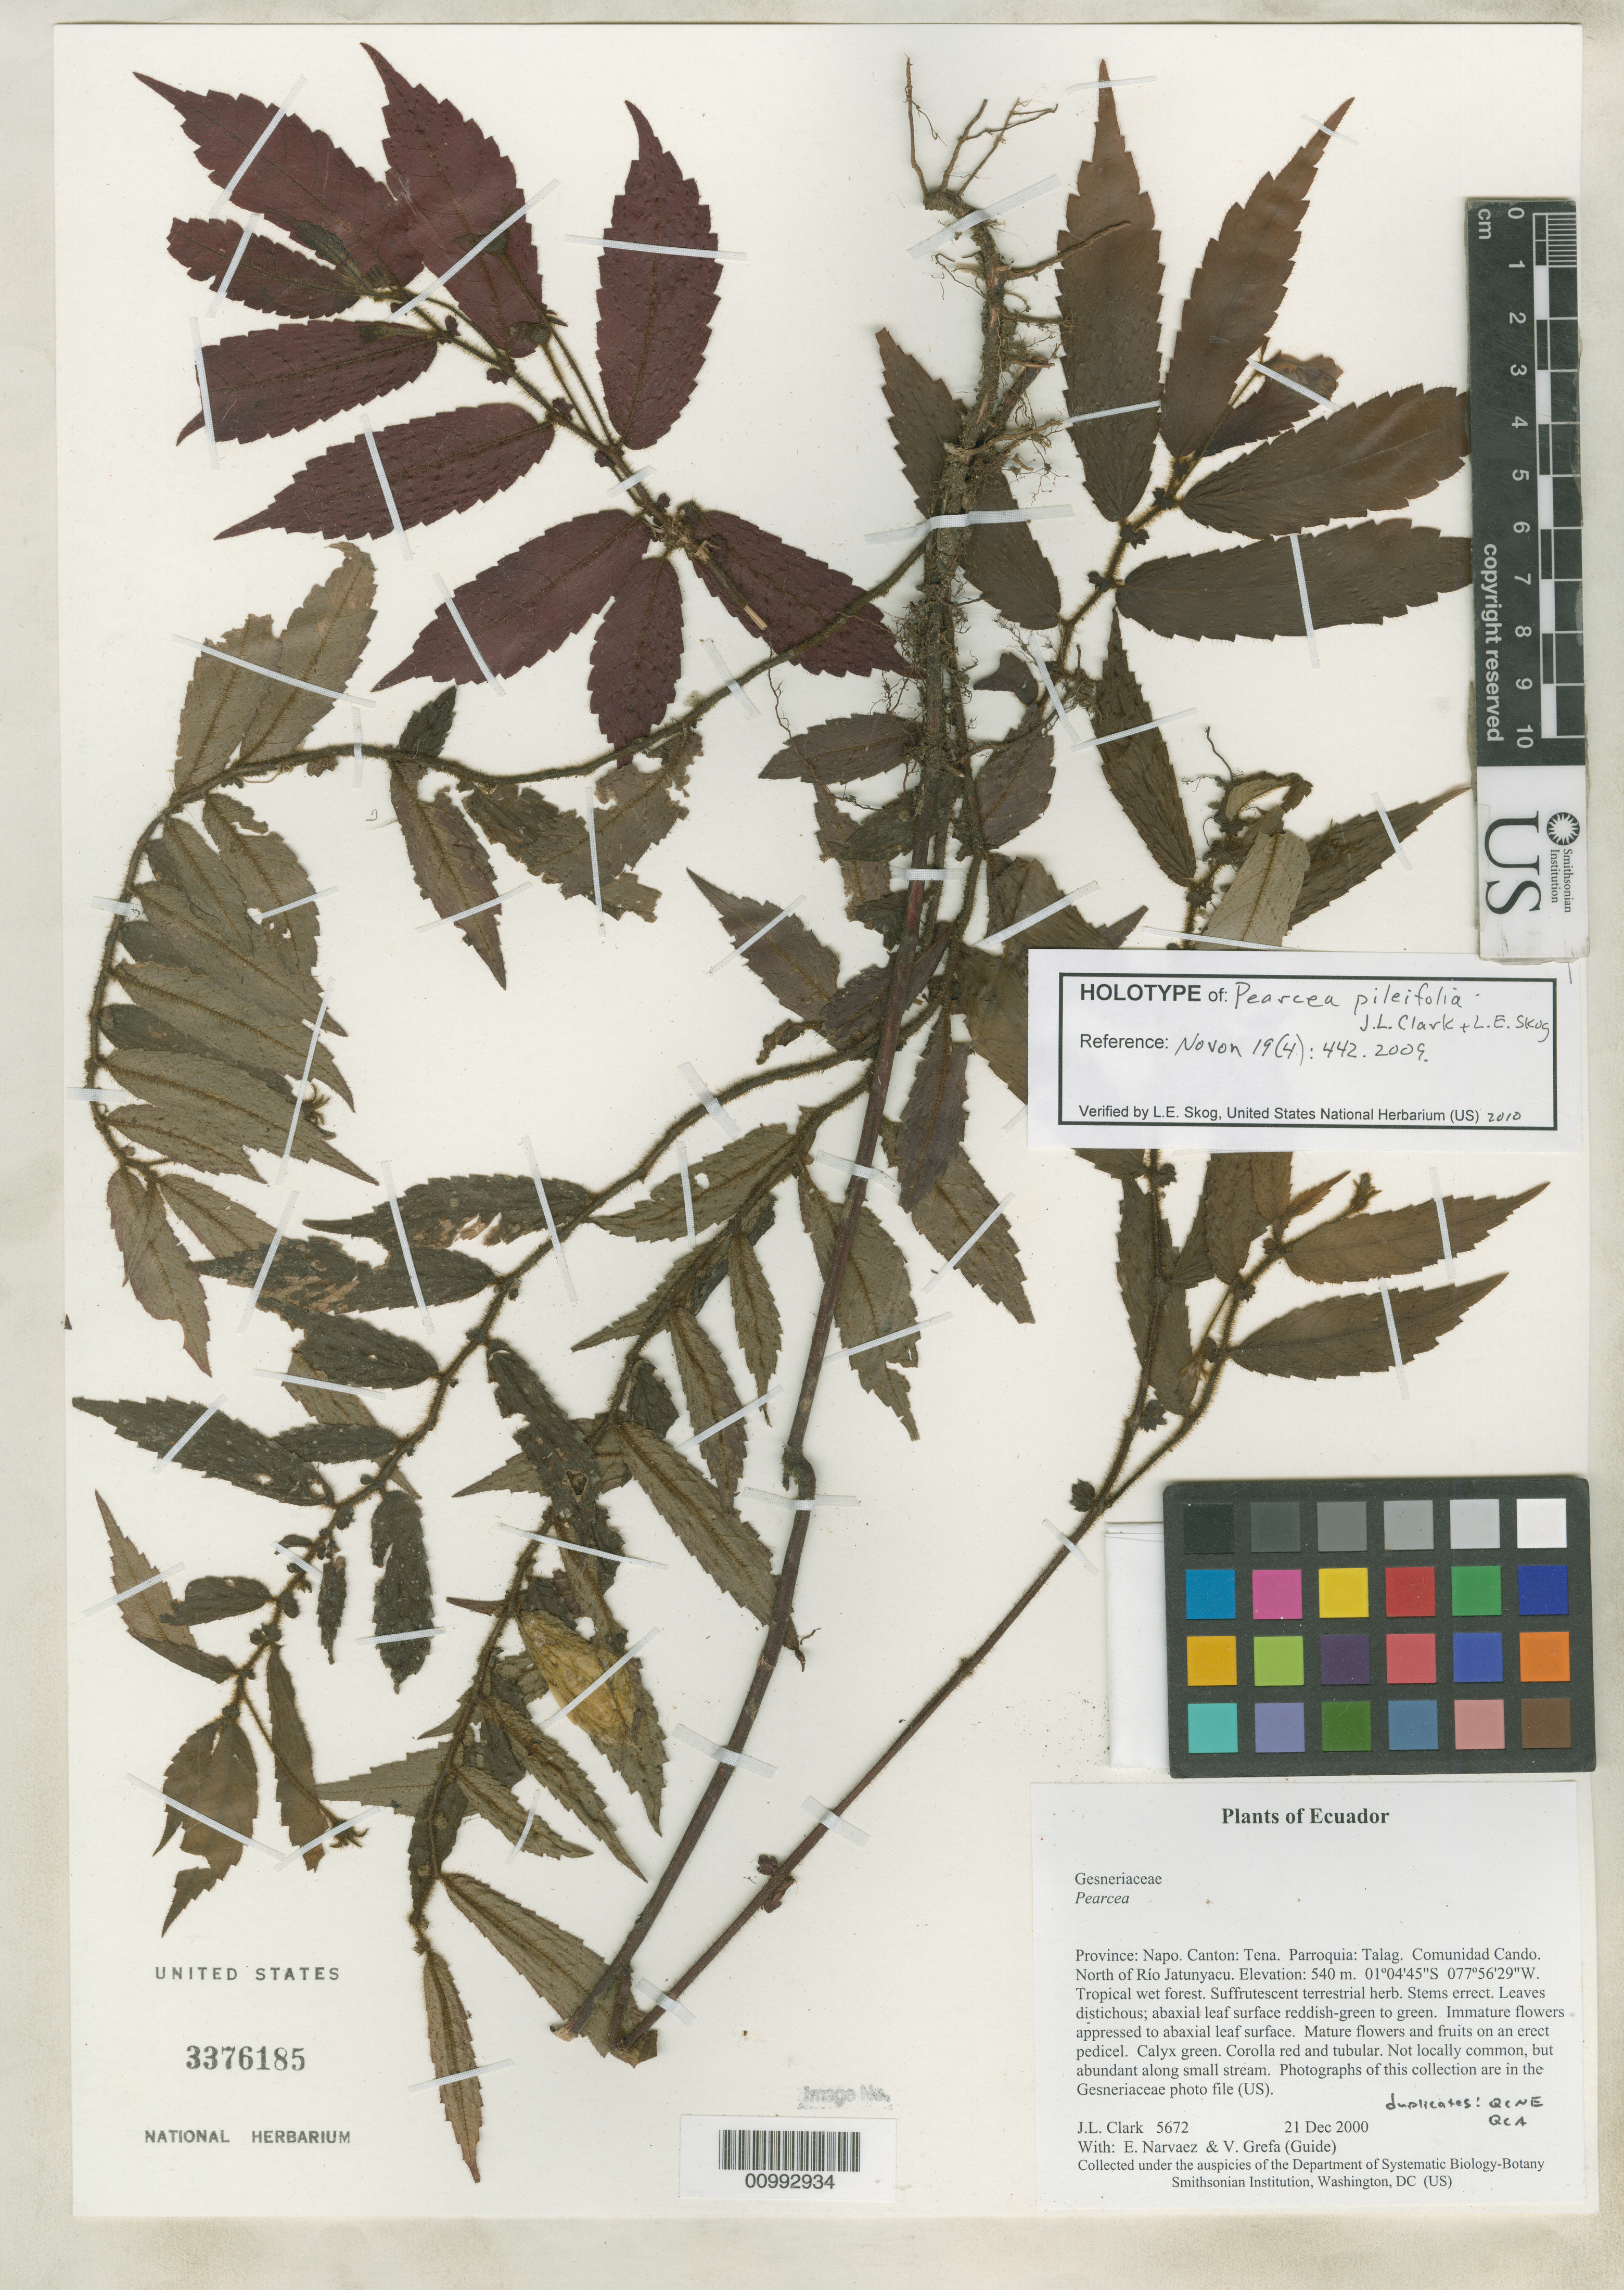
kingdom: Plantae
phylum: Tracheophyta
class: Magnoliopsida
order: Lamiales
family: Gesneriaceae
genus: Pearcea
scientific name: Pearcea pileifolia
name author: J.L. Clark & L.E. Skog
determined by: Skog, Laurence E.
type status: Holotype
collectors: J. L. Clark, E. Narváez & V. Grefa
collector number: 5672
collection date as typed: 21 Dec 2000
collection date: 2000-12-21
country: Ecuador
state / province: Napo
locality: Province: Napo. Canton: Tena. Parroquia: Talag. Comunidad Cando, north of Río Jatunyacu.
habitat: Tropical wet forest.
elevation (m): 540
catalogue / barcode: US 3376185